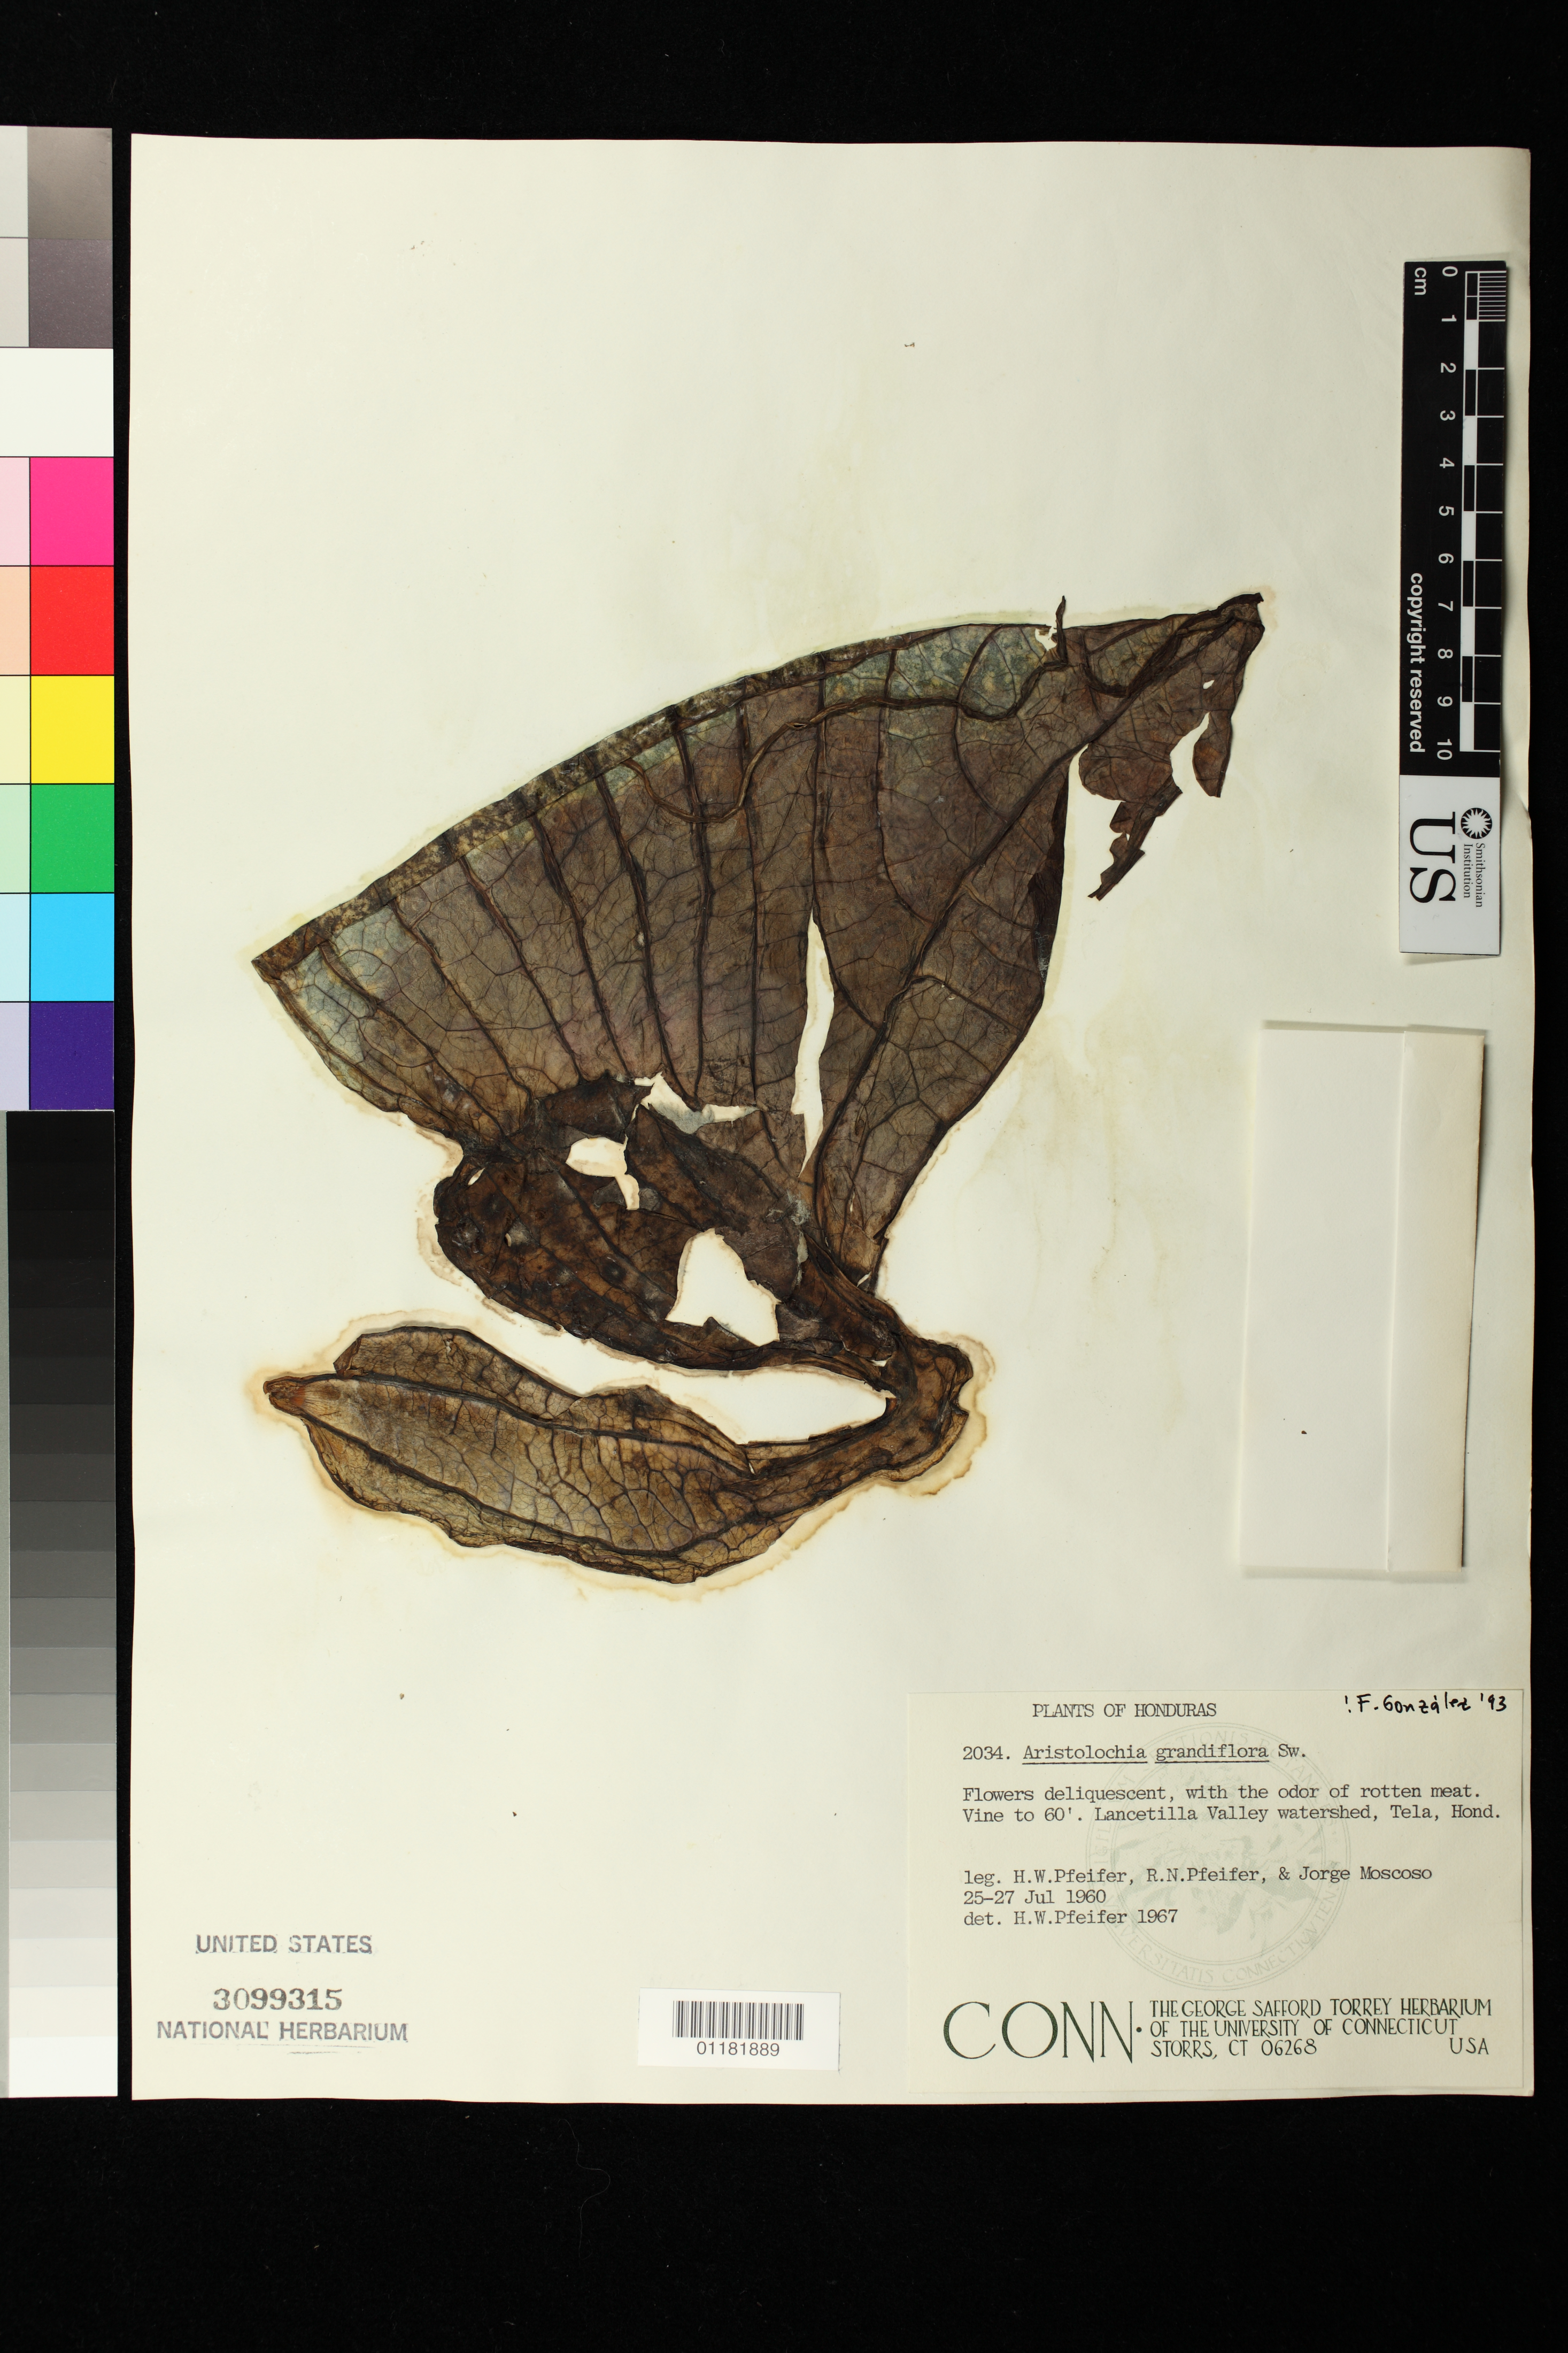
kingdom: Plantae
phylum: Tracheophyta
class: Magnoliopsida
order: Piperales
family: Aristolochiaceae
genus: Aristolochia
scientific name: Aristolochia grandiflora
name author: Sw.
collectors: H. W. Pfeifer, R. N. Pfeifer & J. Moscoso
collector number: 2034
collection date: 1960-07-25/1960-07-27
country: Honduras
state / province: Atlántida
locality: Lancetilla Valley watershed, Tela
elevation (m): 18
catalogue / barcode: US 3099315